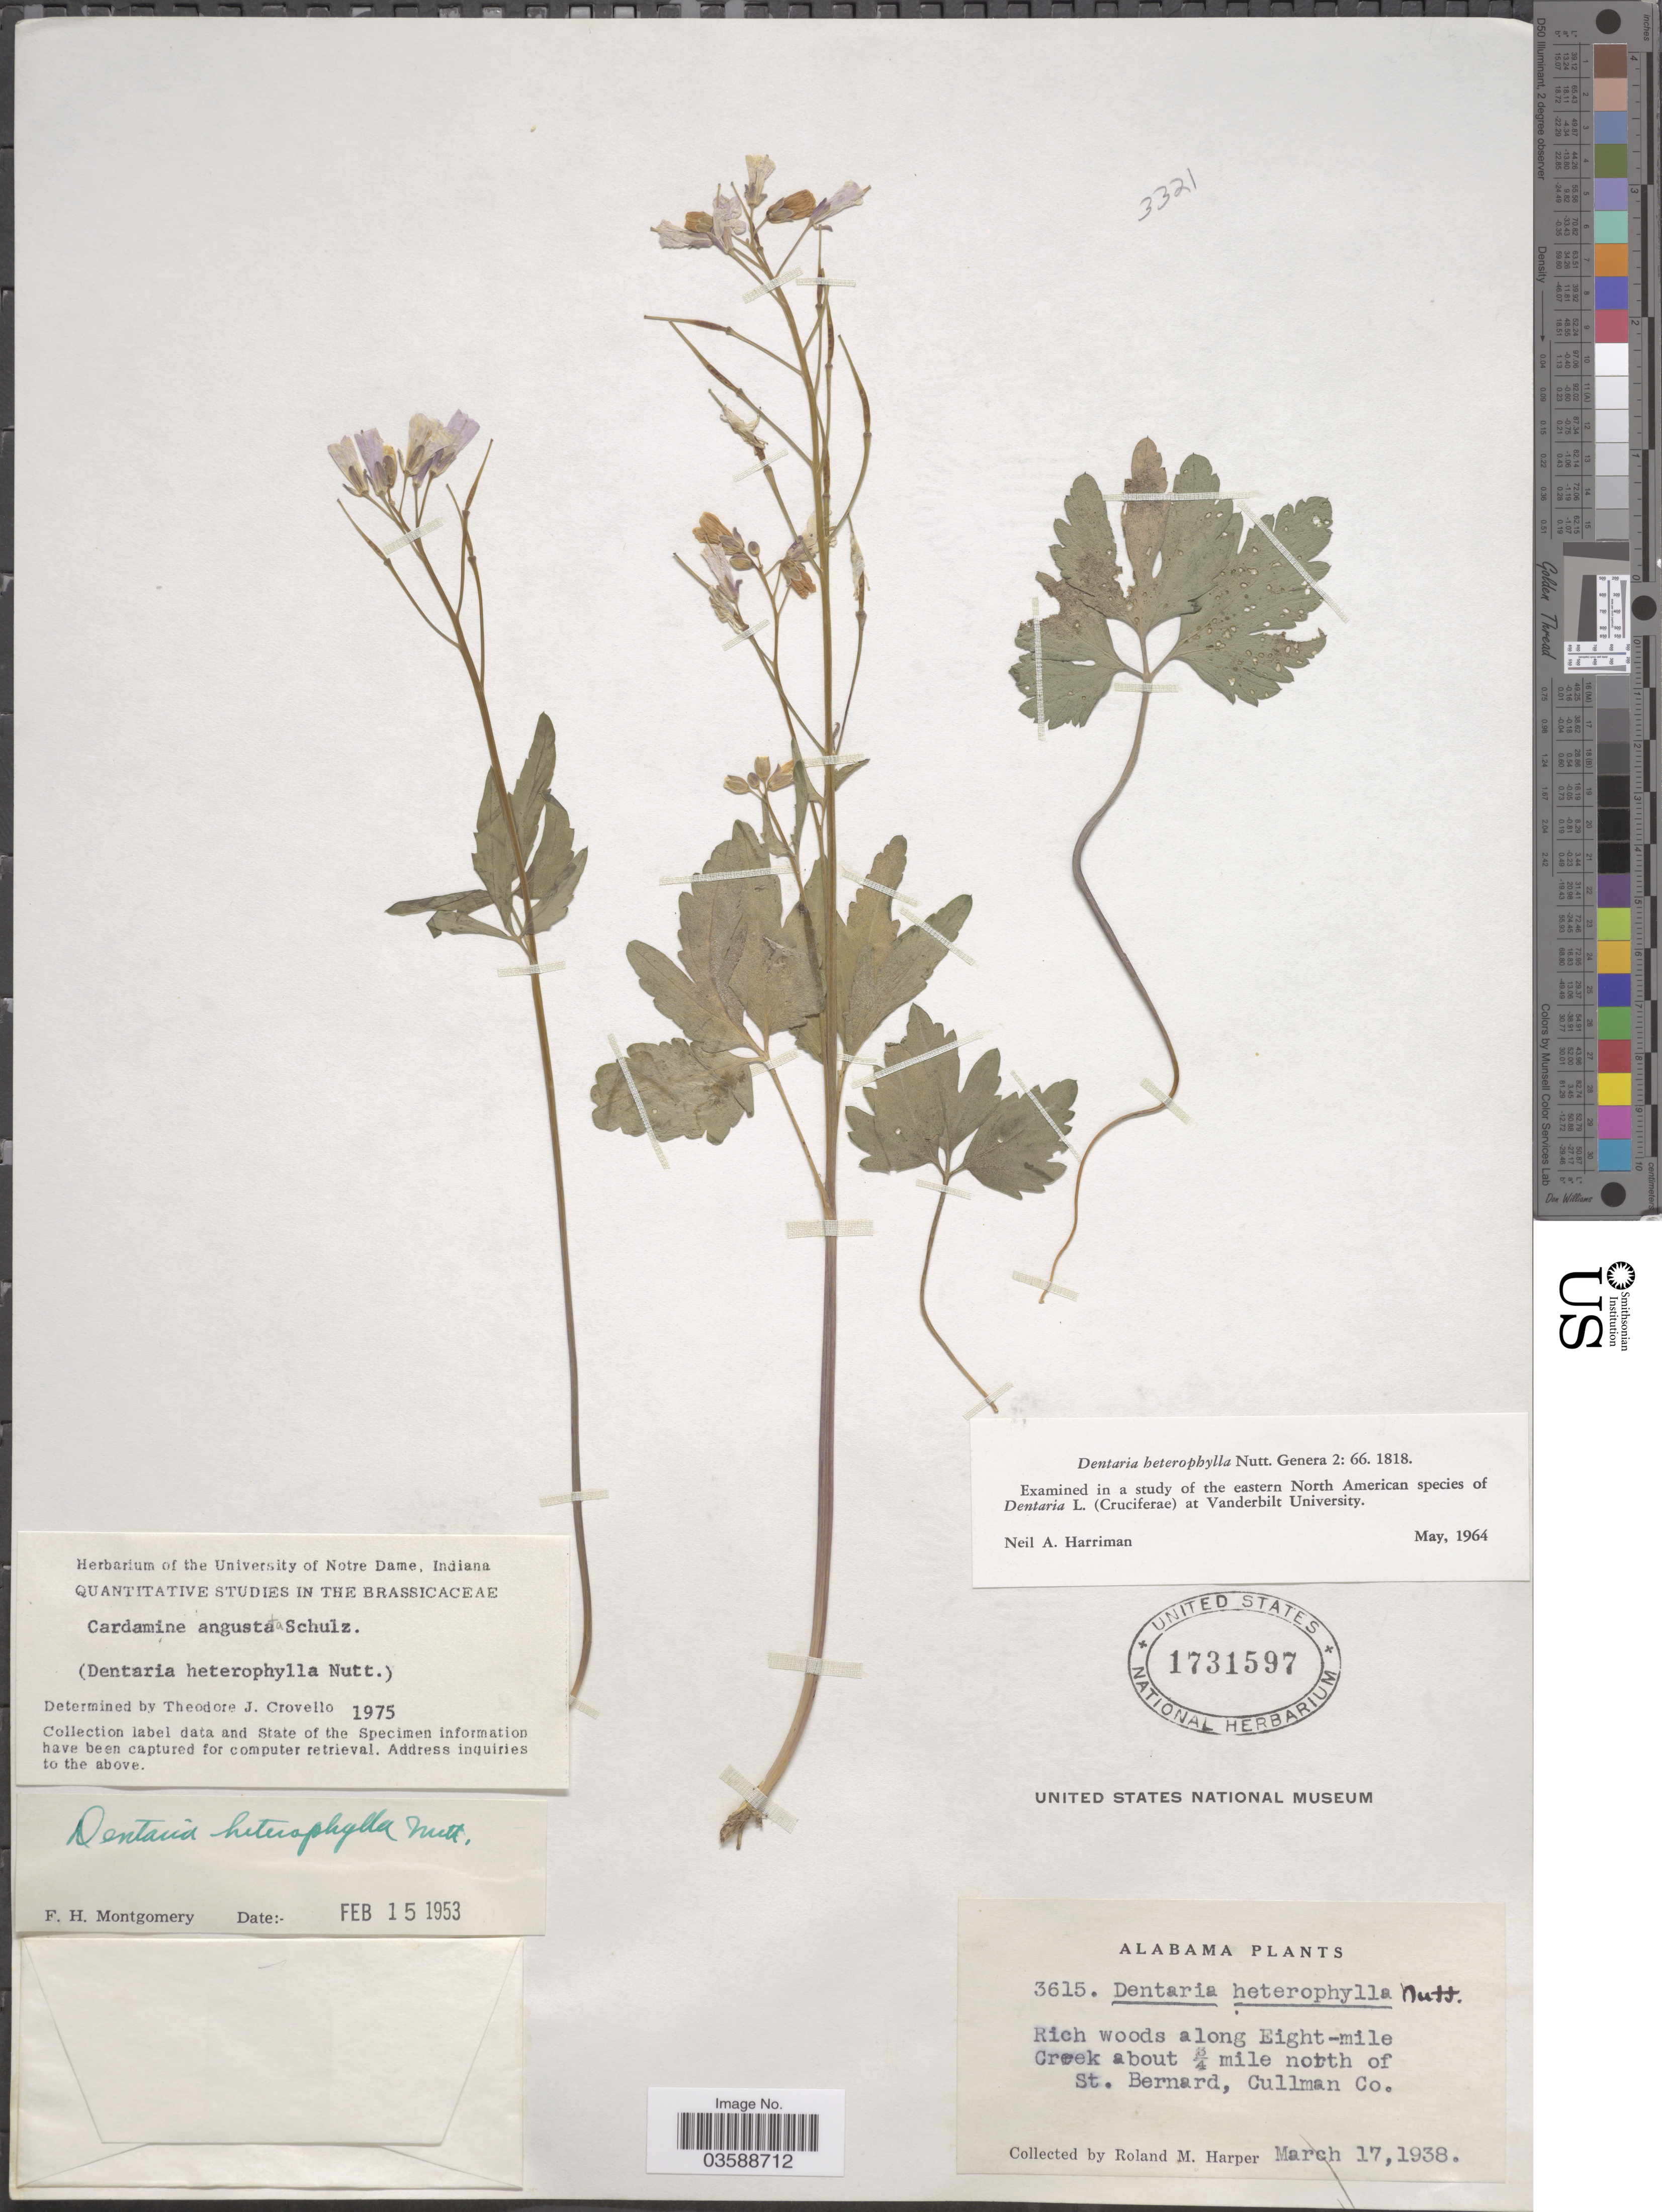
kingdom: Plantae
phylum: Tracheophyta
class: Magnoliopsida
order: Brassicales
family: Brassicaceae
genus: Cardamine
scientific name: Cardamine angustata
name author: O.E. Schulz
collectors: R. M. Harper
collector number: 3615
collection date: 1938-03-17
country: United States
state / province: Alabama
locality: Rich woods along Eight-mile Creek about 3/4 mile north of St. Bernard, Cullman Co.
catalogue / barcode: US 1731597